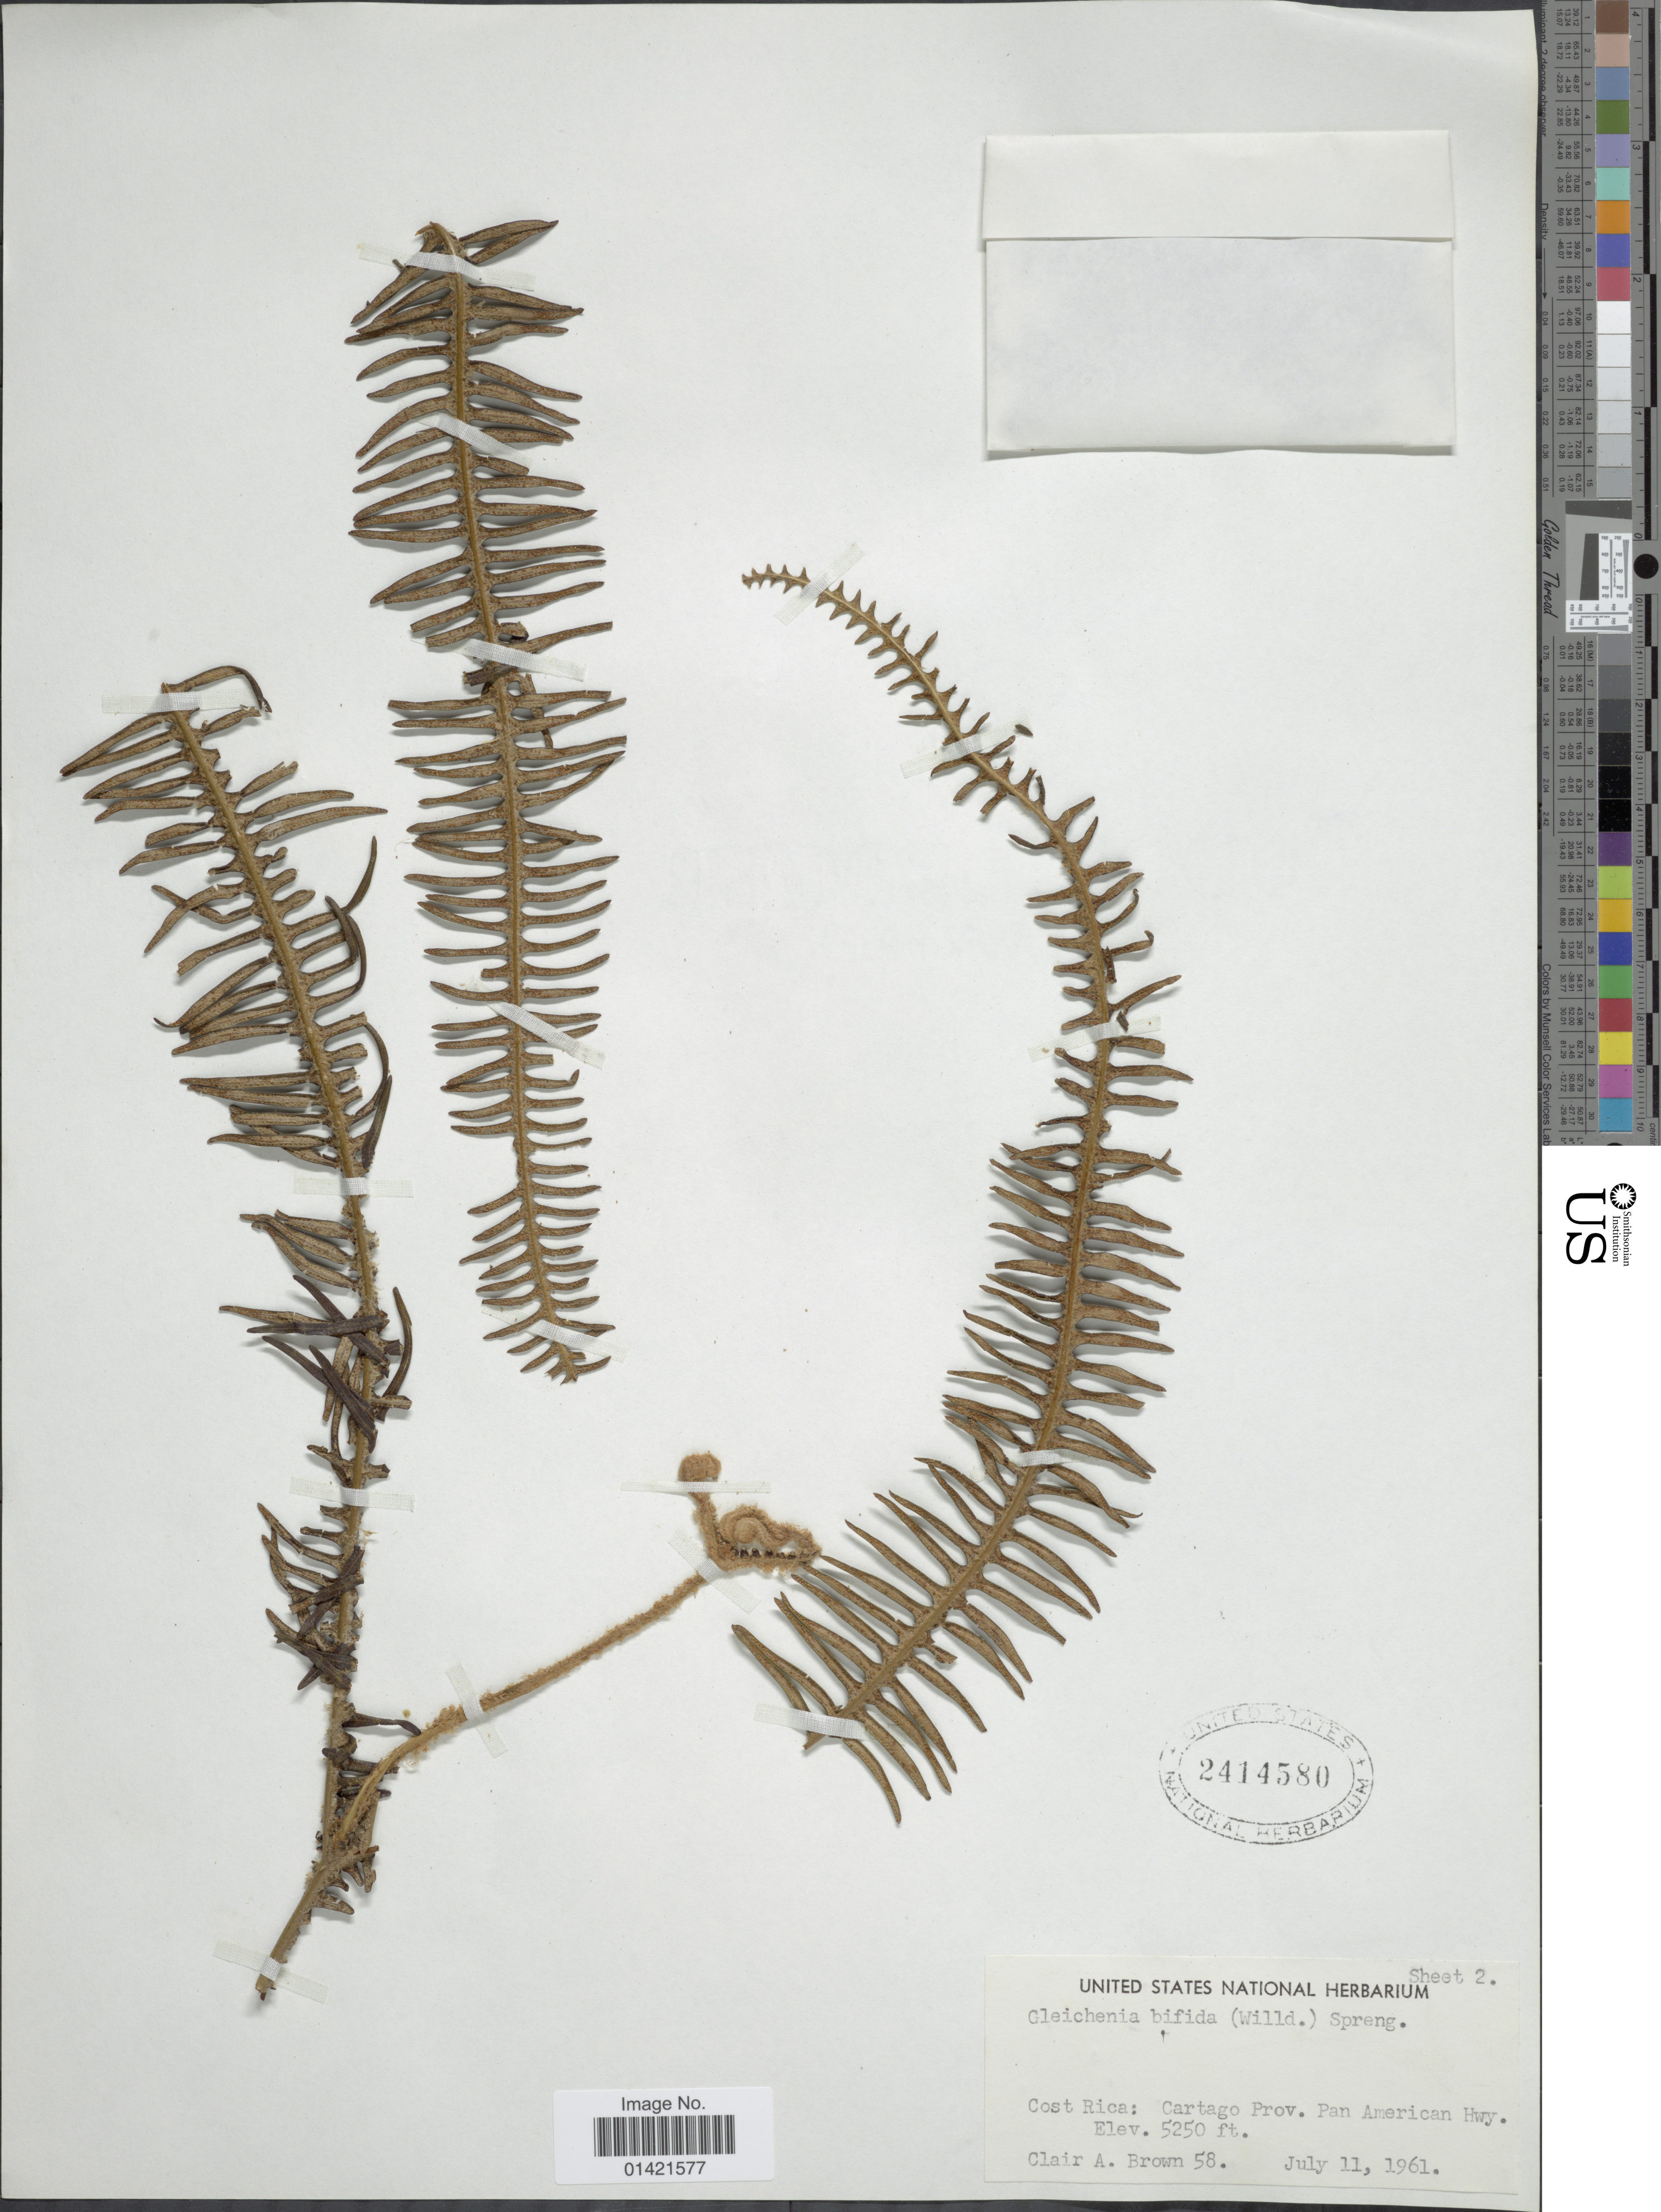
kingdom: Plantae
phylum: Tracheophyta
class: Polypodiopsida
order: Gleicheniales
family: Gleicheniaceae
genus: Sticherus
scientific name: Sticherus bifidus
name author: (Willd.) Ching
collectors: C. A. Brown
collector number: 58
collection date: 1961-07-11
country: Costa Rica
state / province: Cartago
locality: Cartago Prov. Pan American Hwy.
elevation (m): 1600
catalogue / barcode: US 2414580